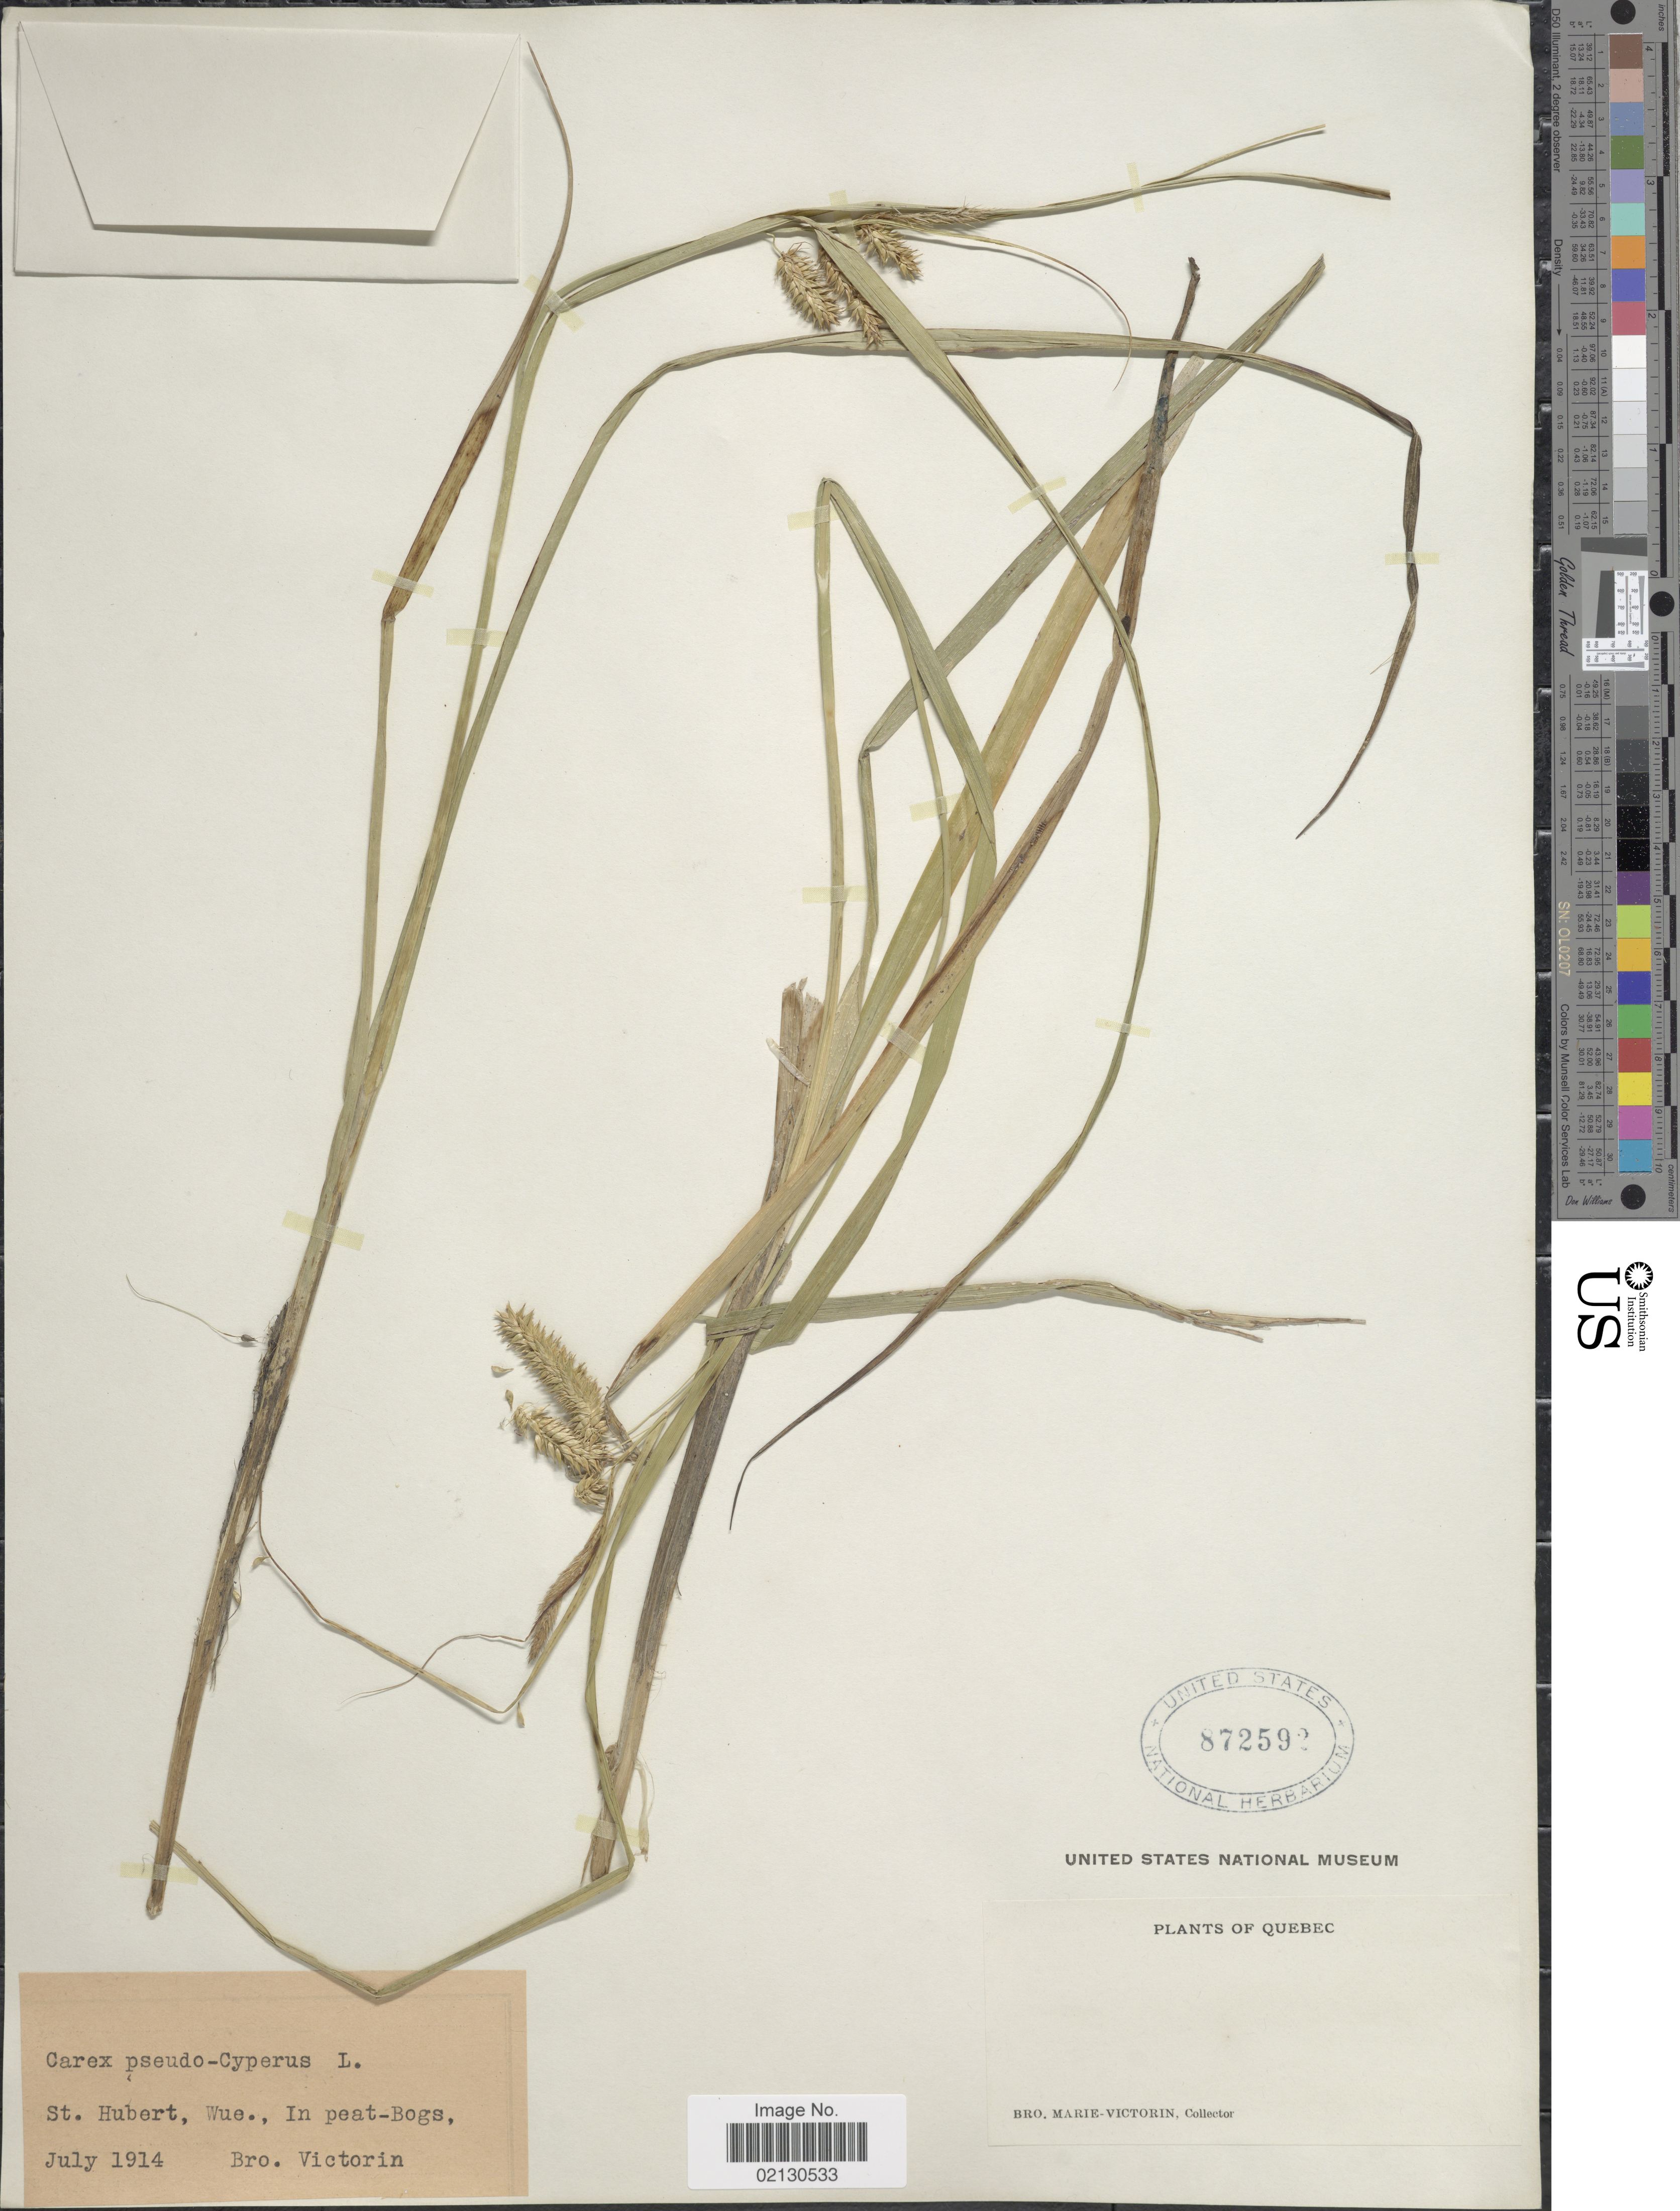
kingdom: Plantae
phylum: Tracheophyta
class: Liliopsida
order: Poales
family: Cyperaceae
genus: Carex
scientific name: Carex pseudocyperus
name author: L.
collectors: Fr. Marie-Victorin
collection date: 1914-07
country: Canada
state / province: Quebec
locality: St. Hubert, Wue.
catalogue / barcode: US 872592